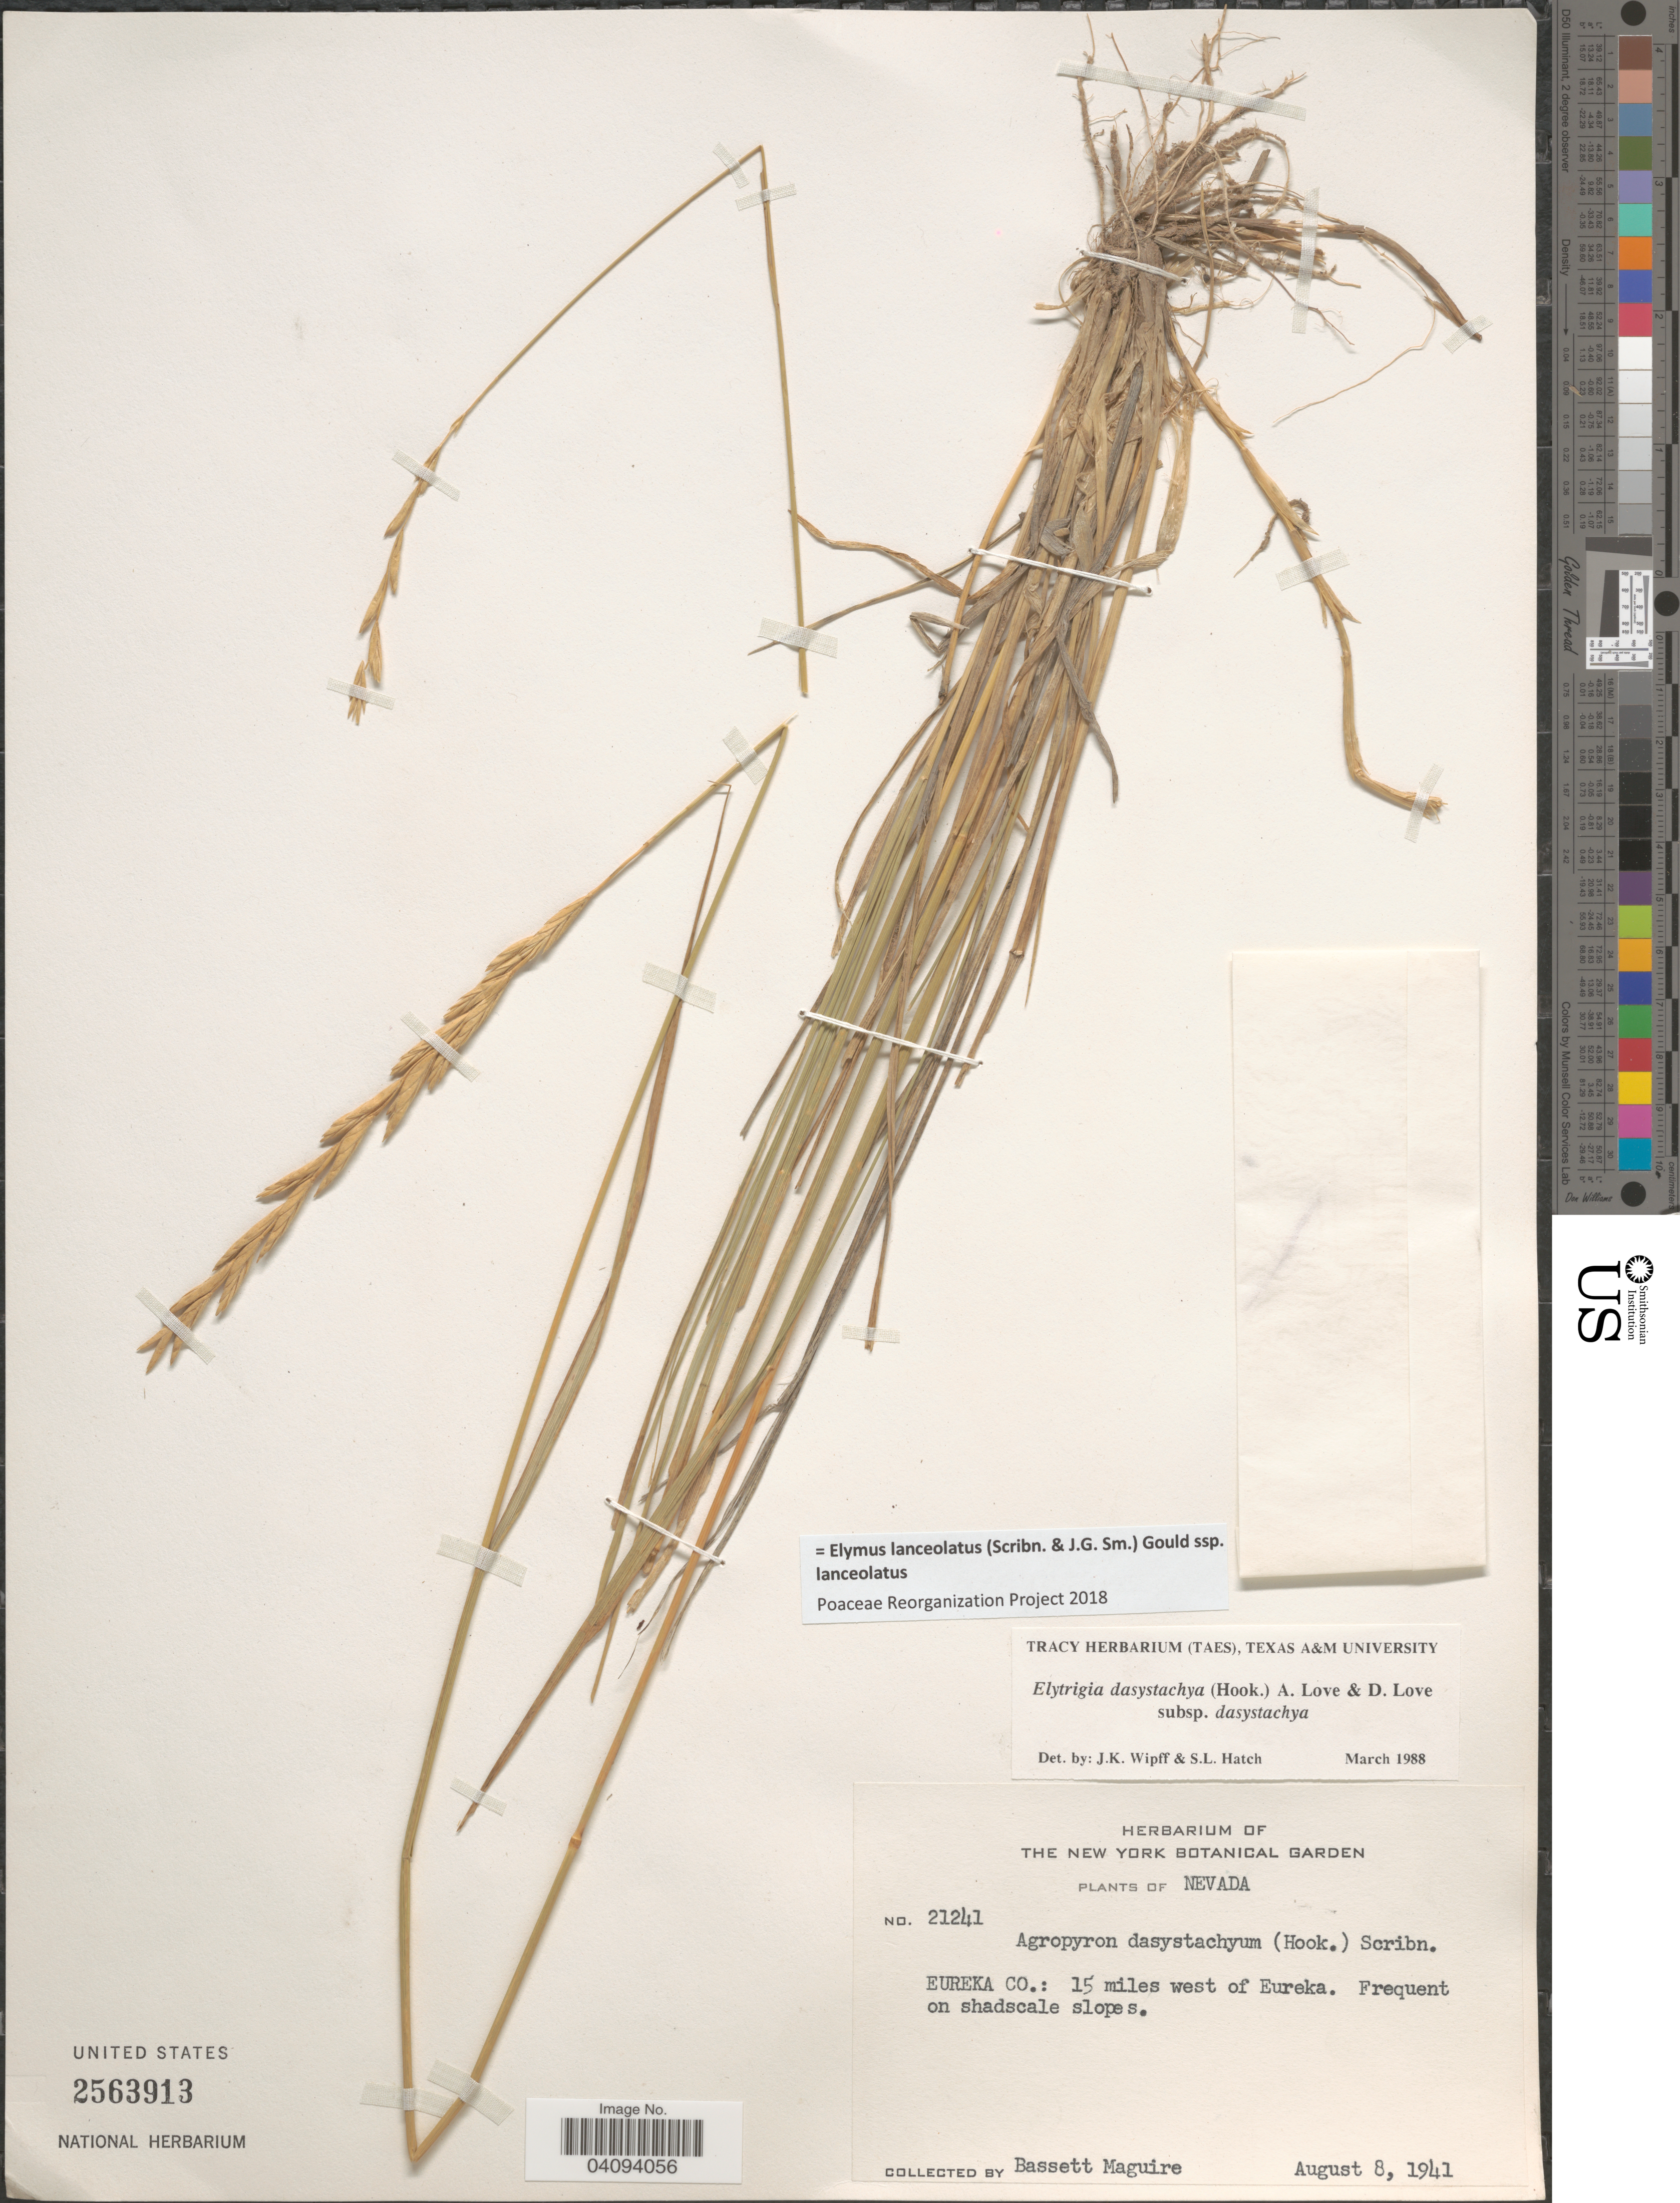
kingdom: Plantae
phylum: Tracheophyta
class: Liliopsida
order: Poales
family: Poaceae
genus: Elymus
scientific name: Elymus lanceolatus subsp. lanceolatus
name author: (Scribn. & J.G. Sm.) Gould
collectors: B. Maguire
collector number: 21241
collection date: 1941-08-08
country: United States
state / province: Nevada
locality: Eureka Co.: 15 miles west of Eureka.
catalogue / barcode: US 2563913